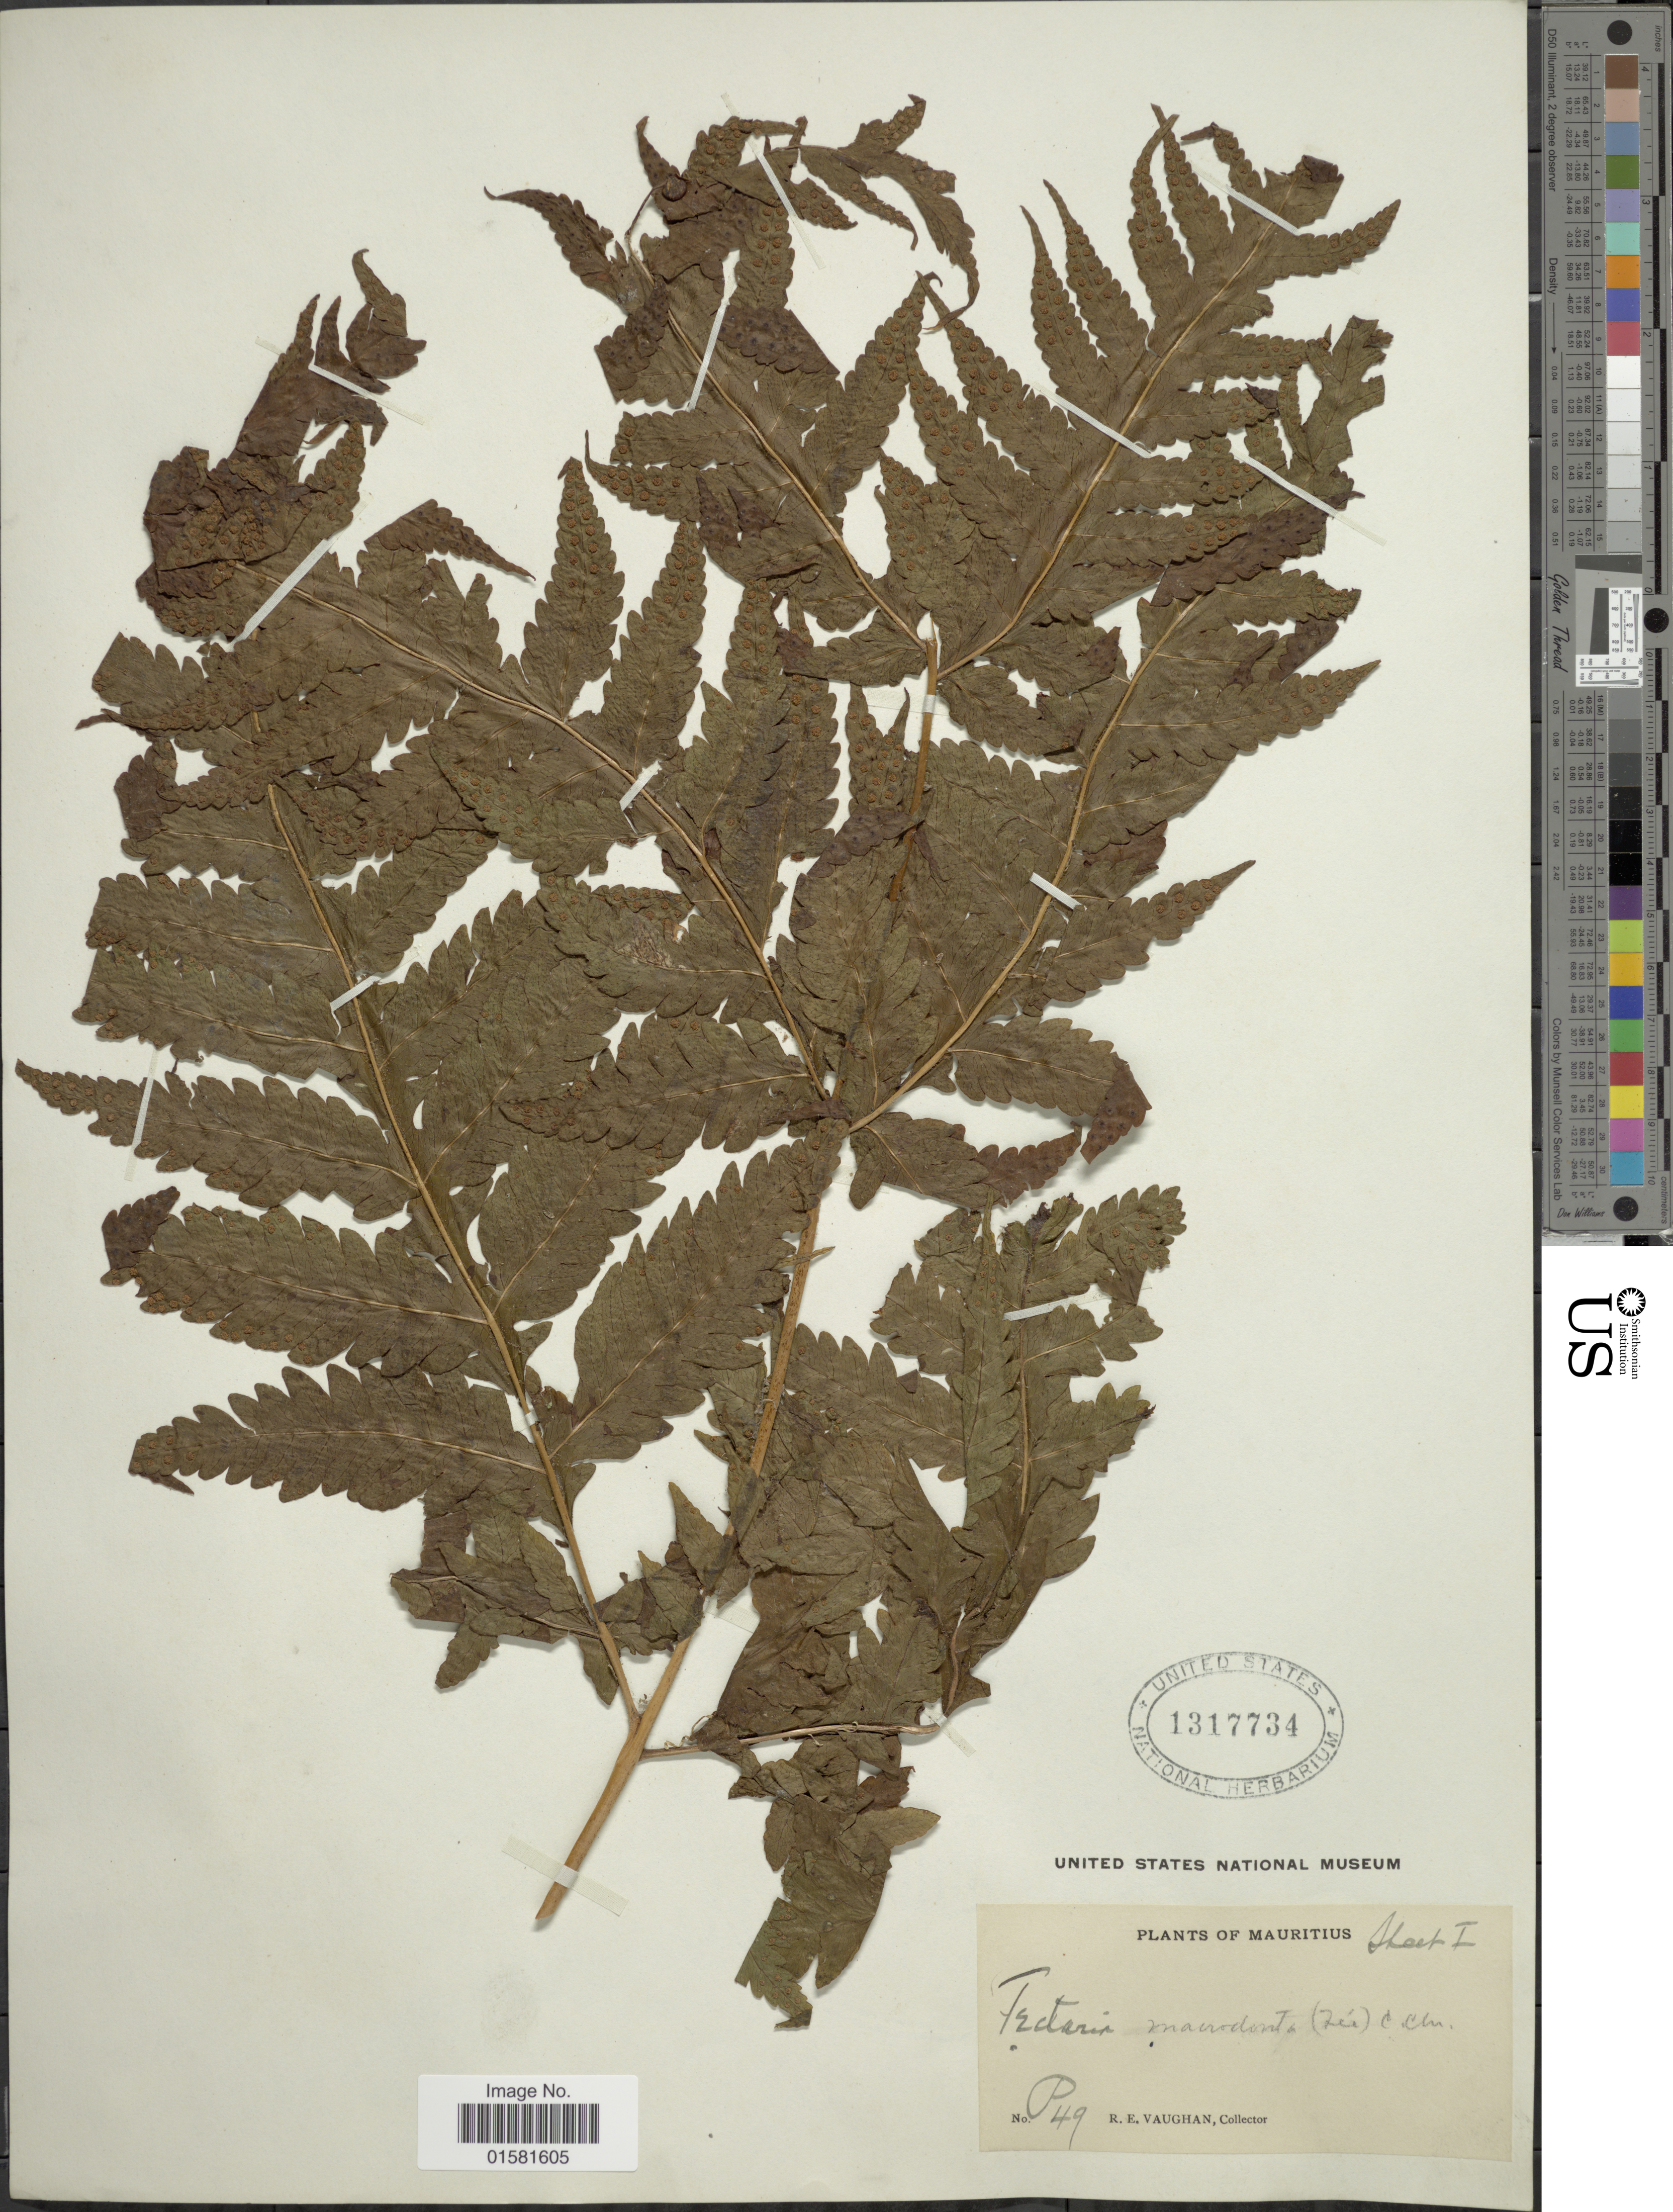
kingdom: Plantae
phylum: Tracheophyta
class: Polypodiopsida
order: Polypodiales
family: Tectariaceae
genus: Tectaria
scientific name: Tectaria macrodonta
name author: (Fée) C. Chr.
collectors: R. Vaughan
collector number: P49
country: Mauritius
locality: Mauritius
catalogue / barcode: US 1317734